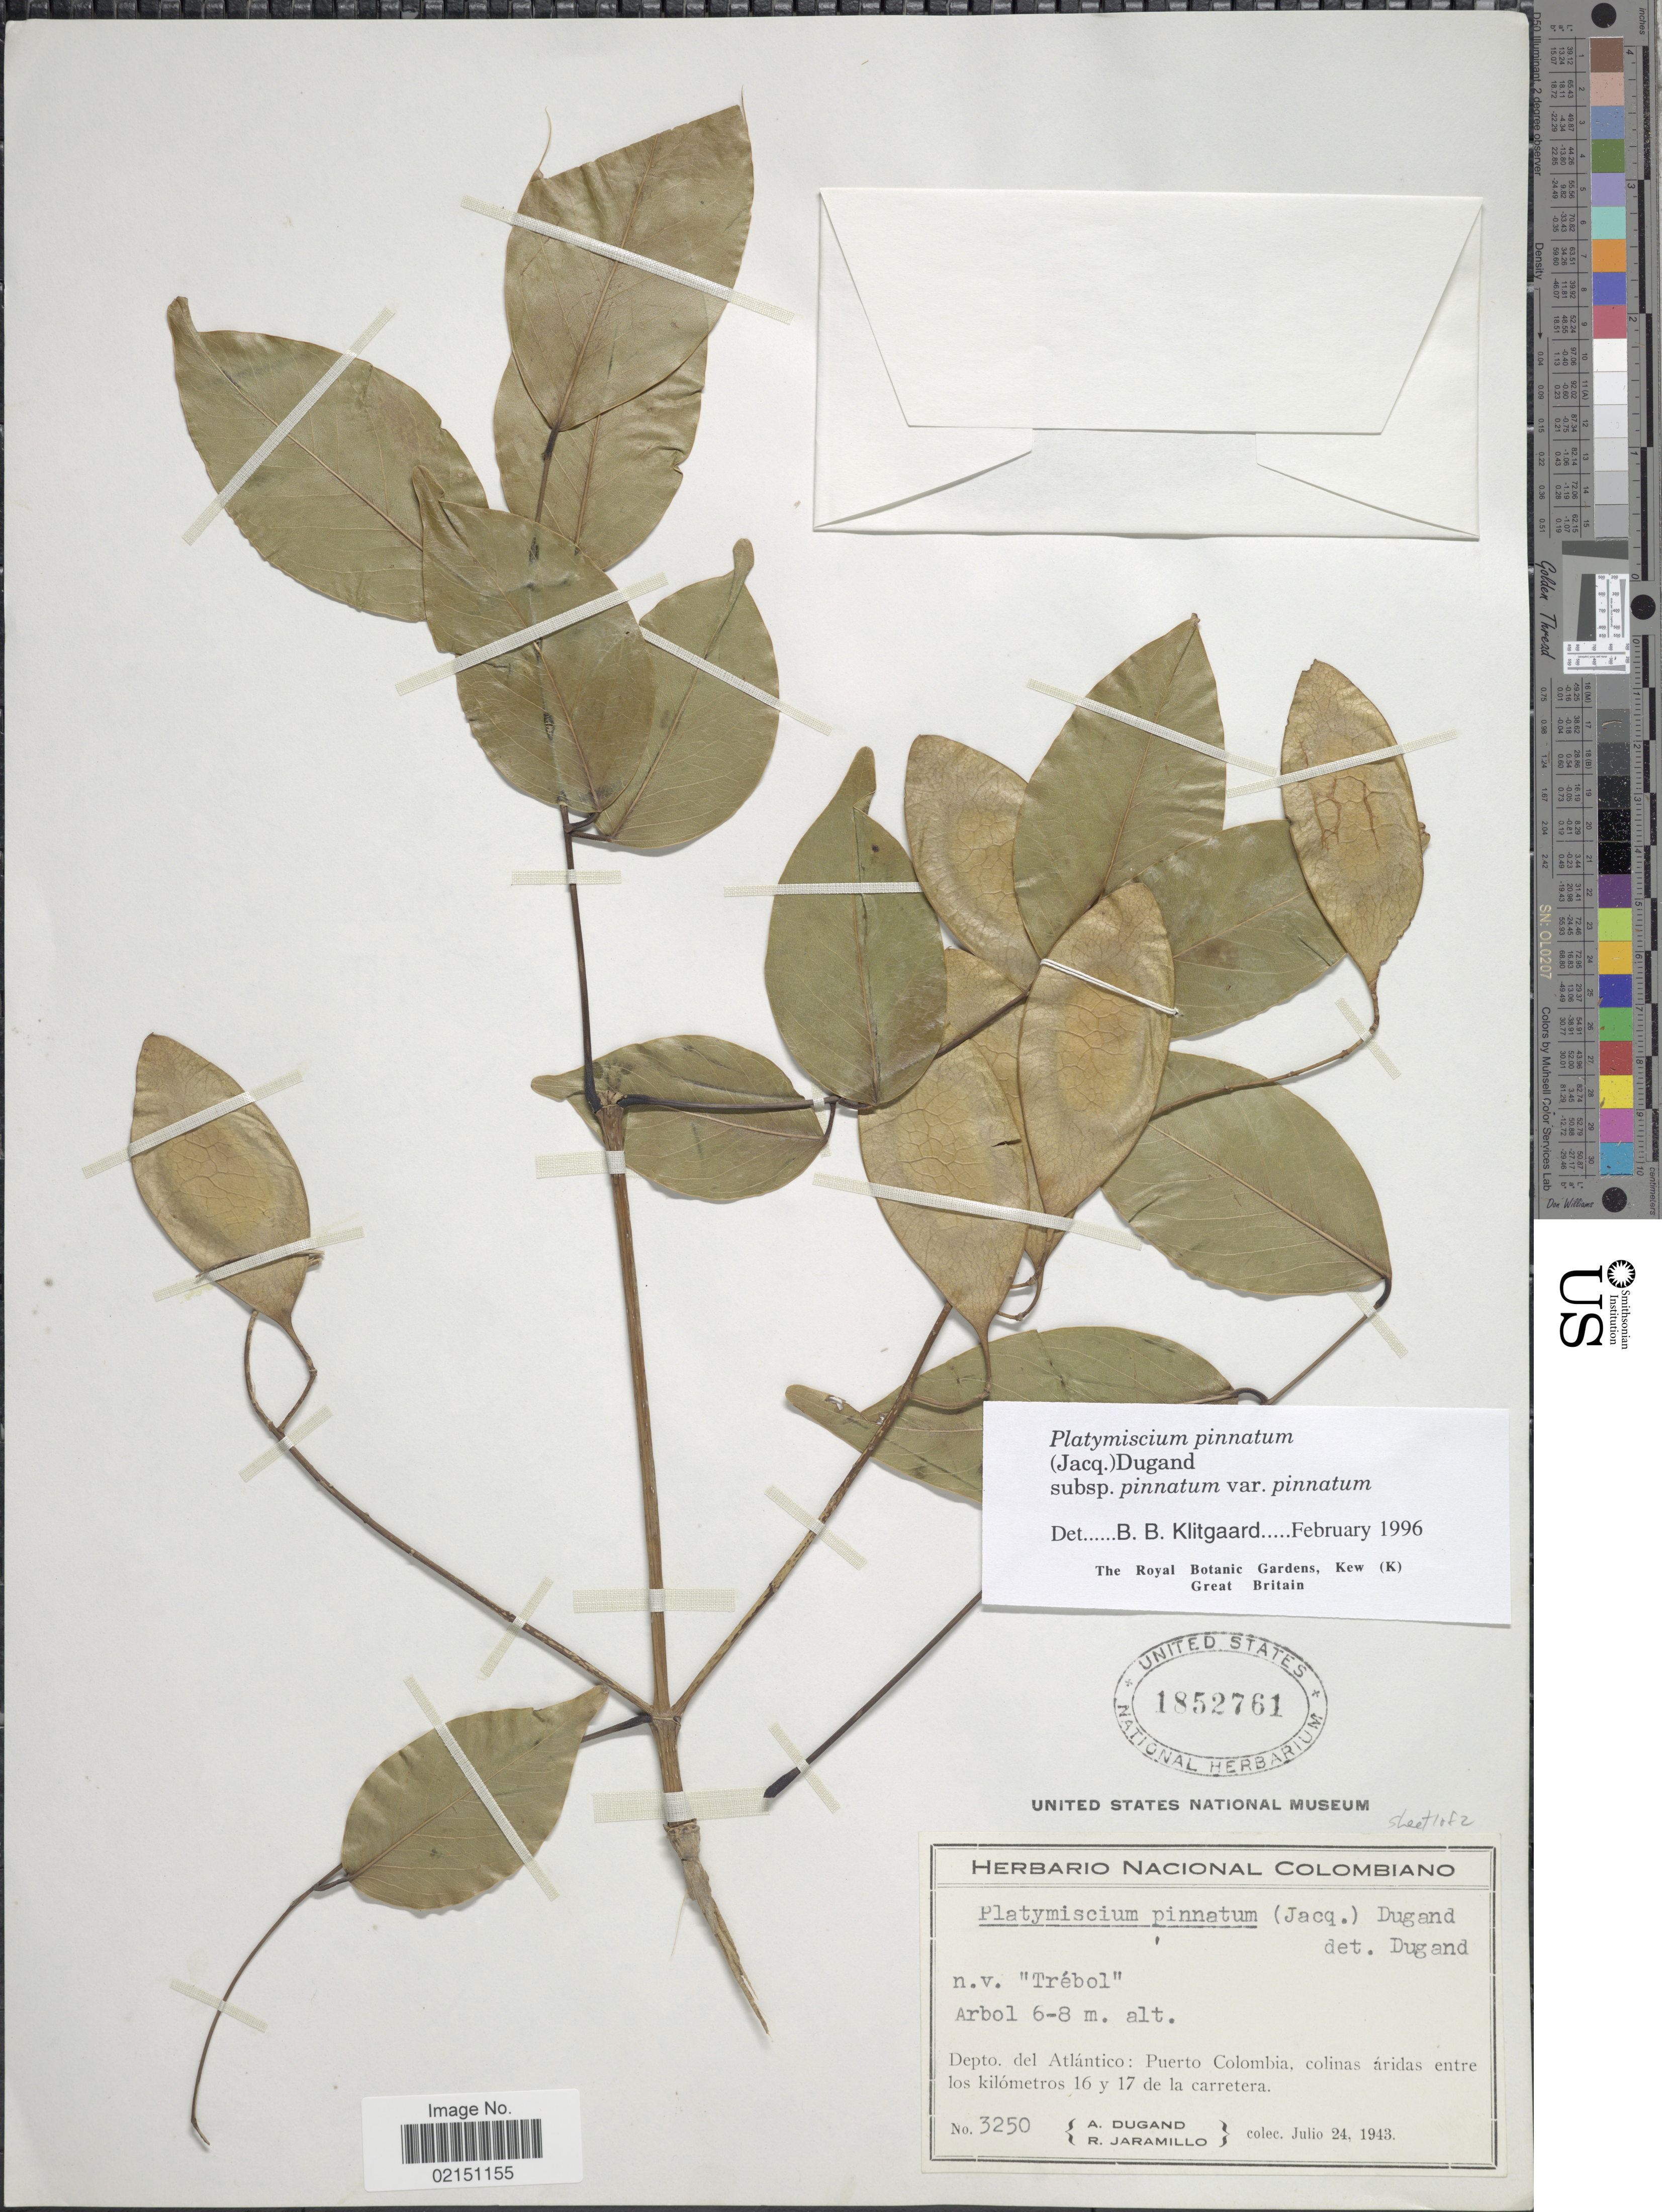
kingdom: Plantae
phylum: Tracheophyta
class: Magnoliopsida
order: Fabales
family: Fabaceae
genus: Platymiscium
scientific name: Platymiscium pinnatum var. pinnatum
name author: (Jacq.)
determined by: Klitgaard, B. B.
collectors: A. Dugand & R. Jaramillo M.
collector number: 3250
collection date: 1943-07-24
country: Colombia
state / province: Atlántico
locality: Puerto Colombia, colinas aridas entre los Kilometros 16 y 17 de la carretera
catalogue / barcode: US 1852761